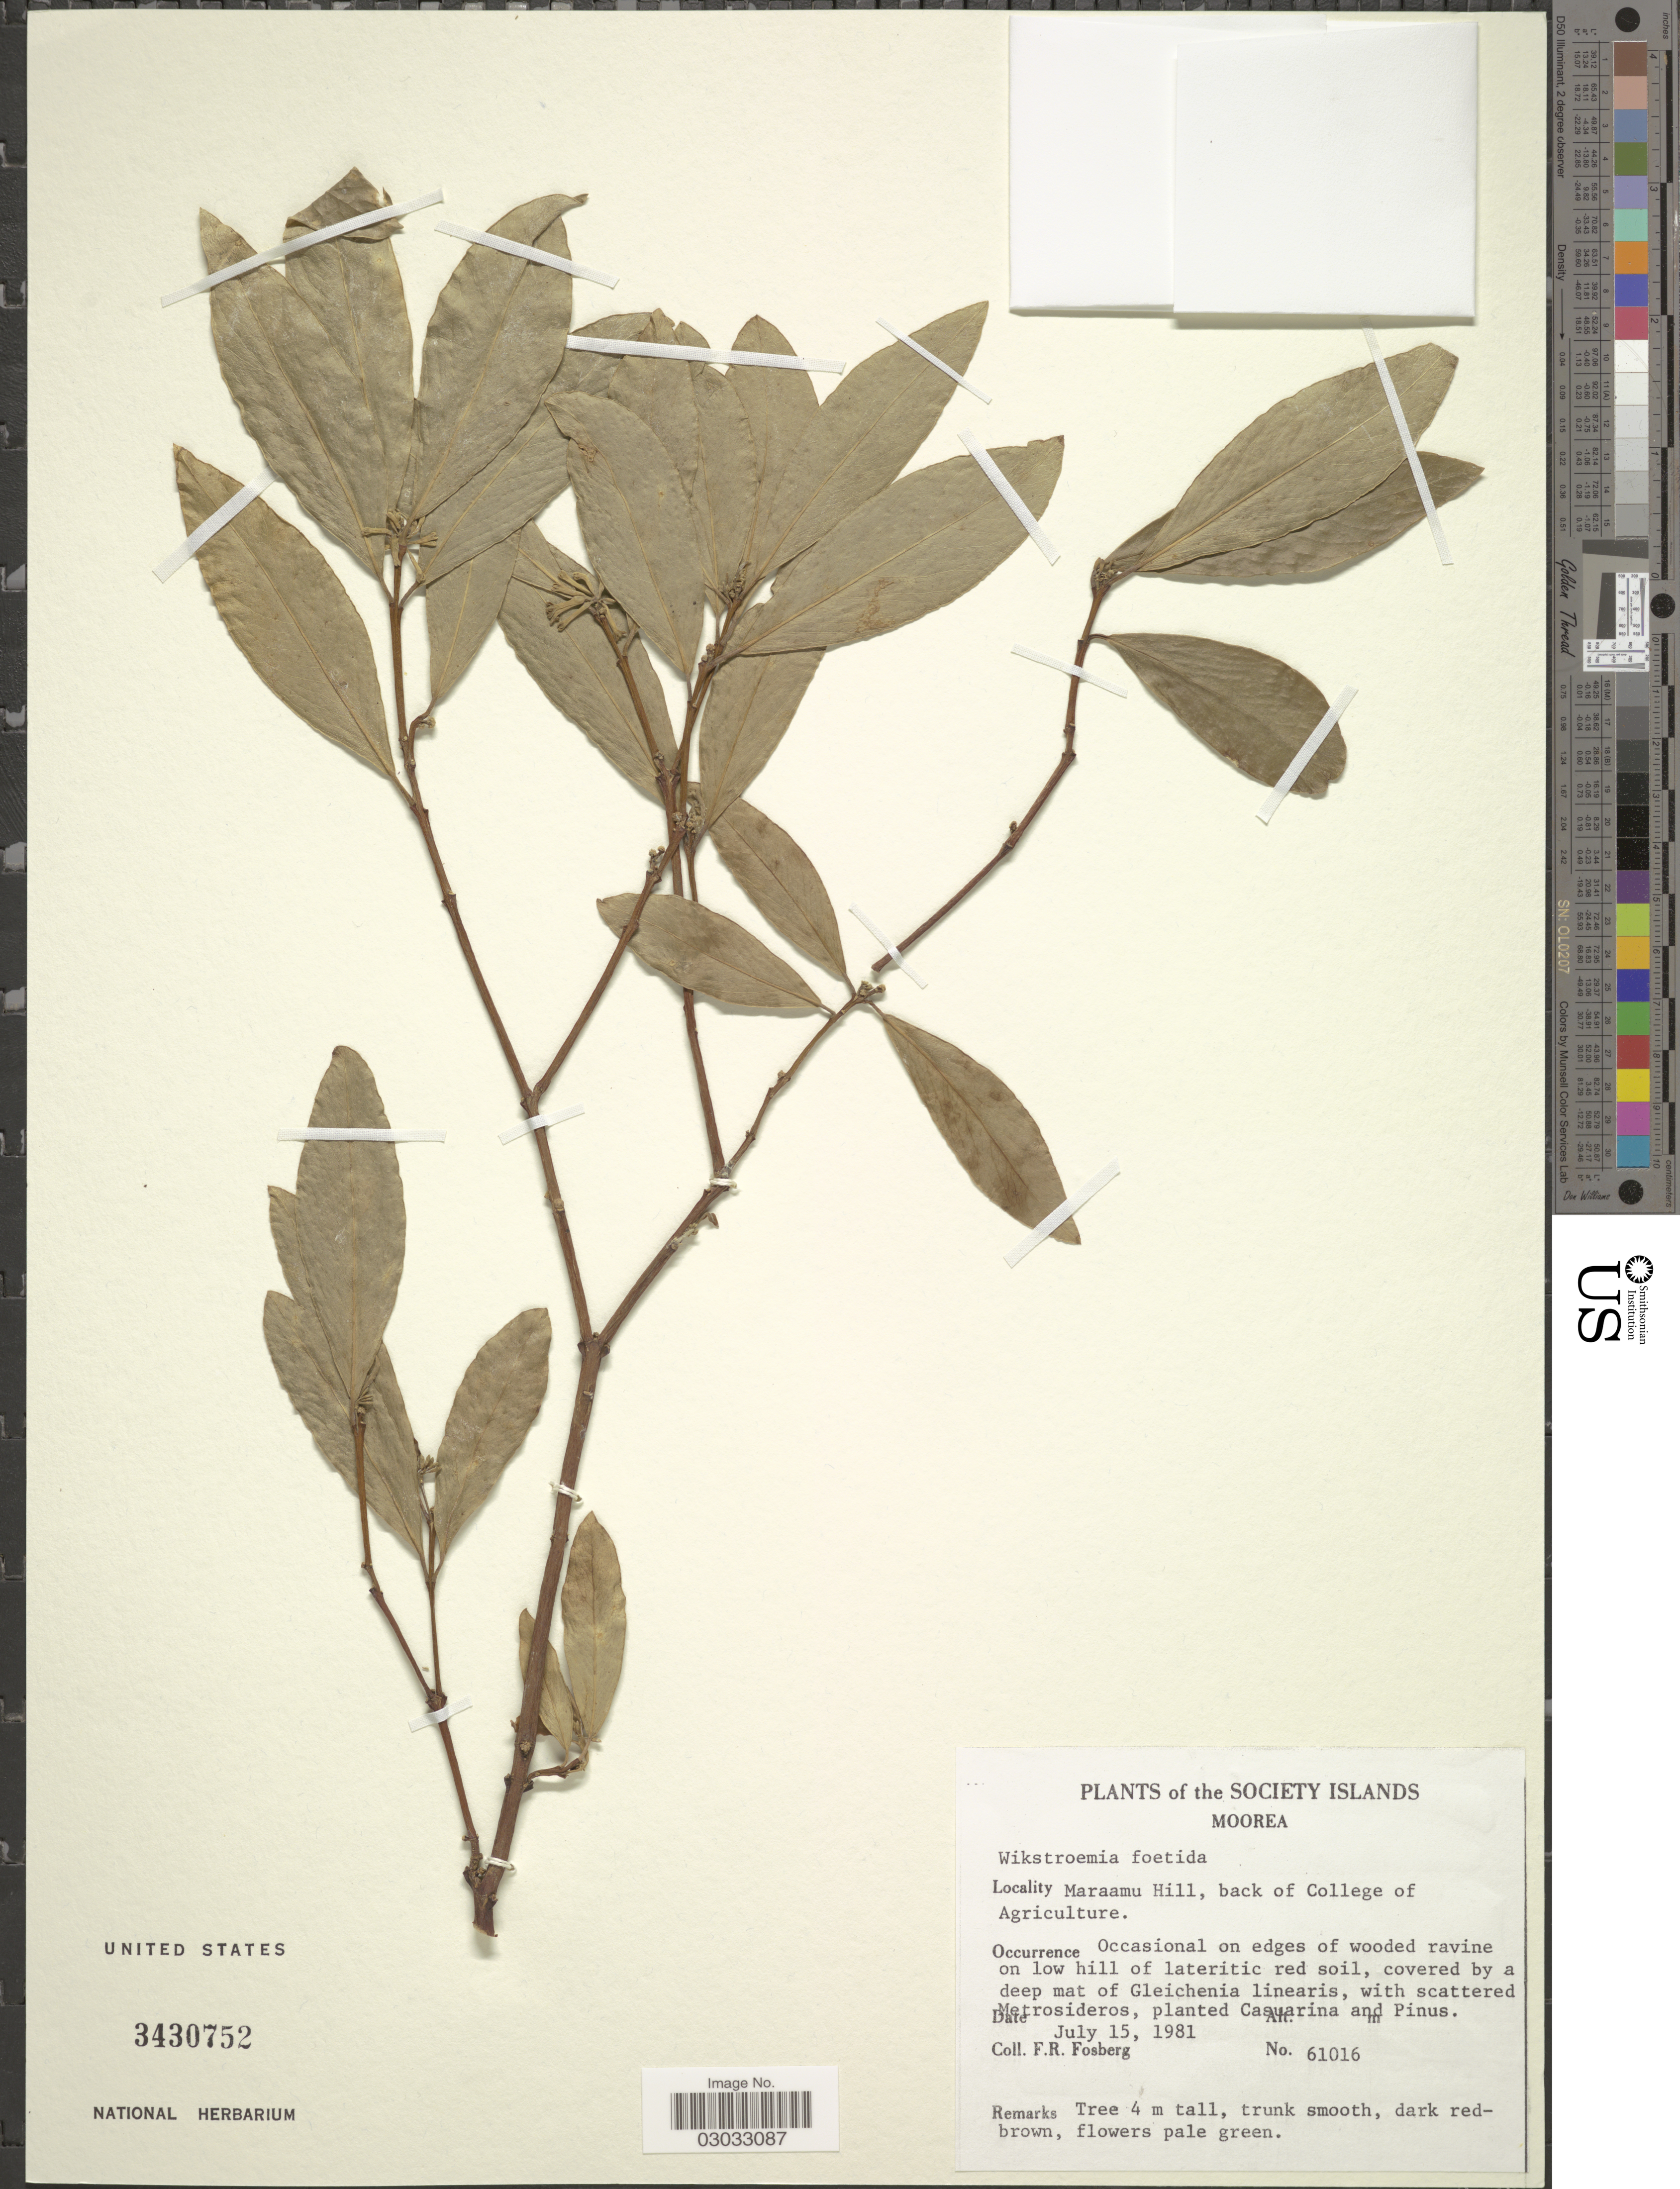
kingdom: Plantae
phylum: Tracheophyta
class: Magnoliopsida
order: Malvales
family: Thymelaeaceae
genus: Wikstroemia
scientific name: Wikstroemia coriacea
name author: Seem.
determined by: Wagner, W. L., (BOT), Smithsonian Institution - National Museum of Natural History (UNITED STATES)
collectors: F. R. Fosberg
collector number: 61016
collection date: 1981-07-15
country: French Polynesia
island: Moorea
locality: Society Islands, Moorea, Maraamu Hill, back of College of Agriculture.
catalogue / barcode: US 3430752